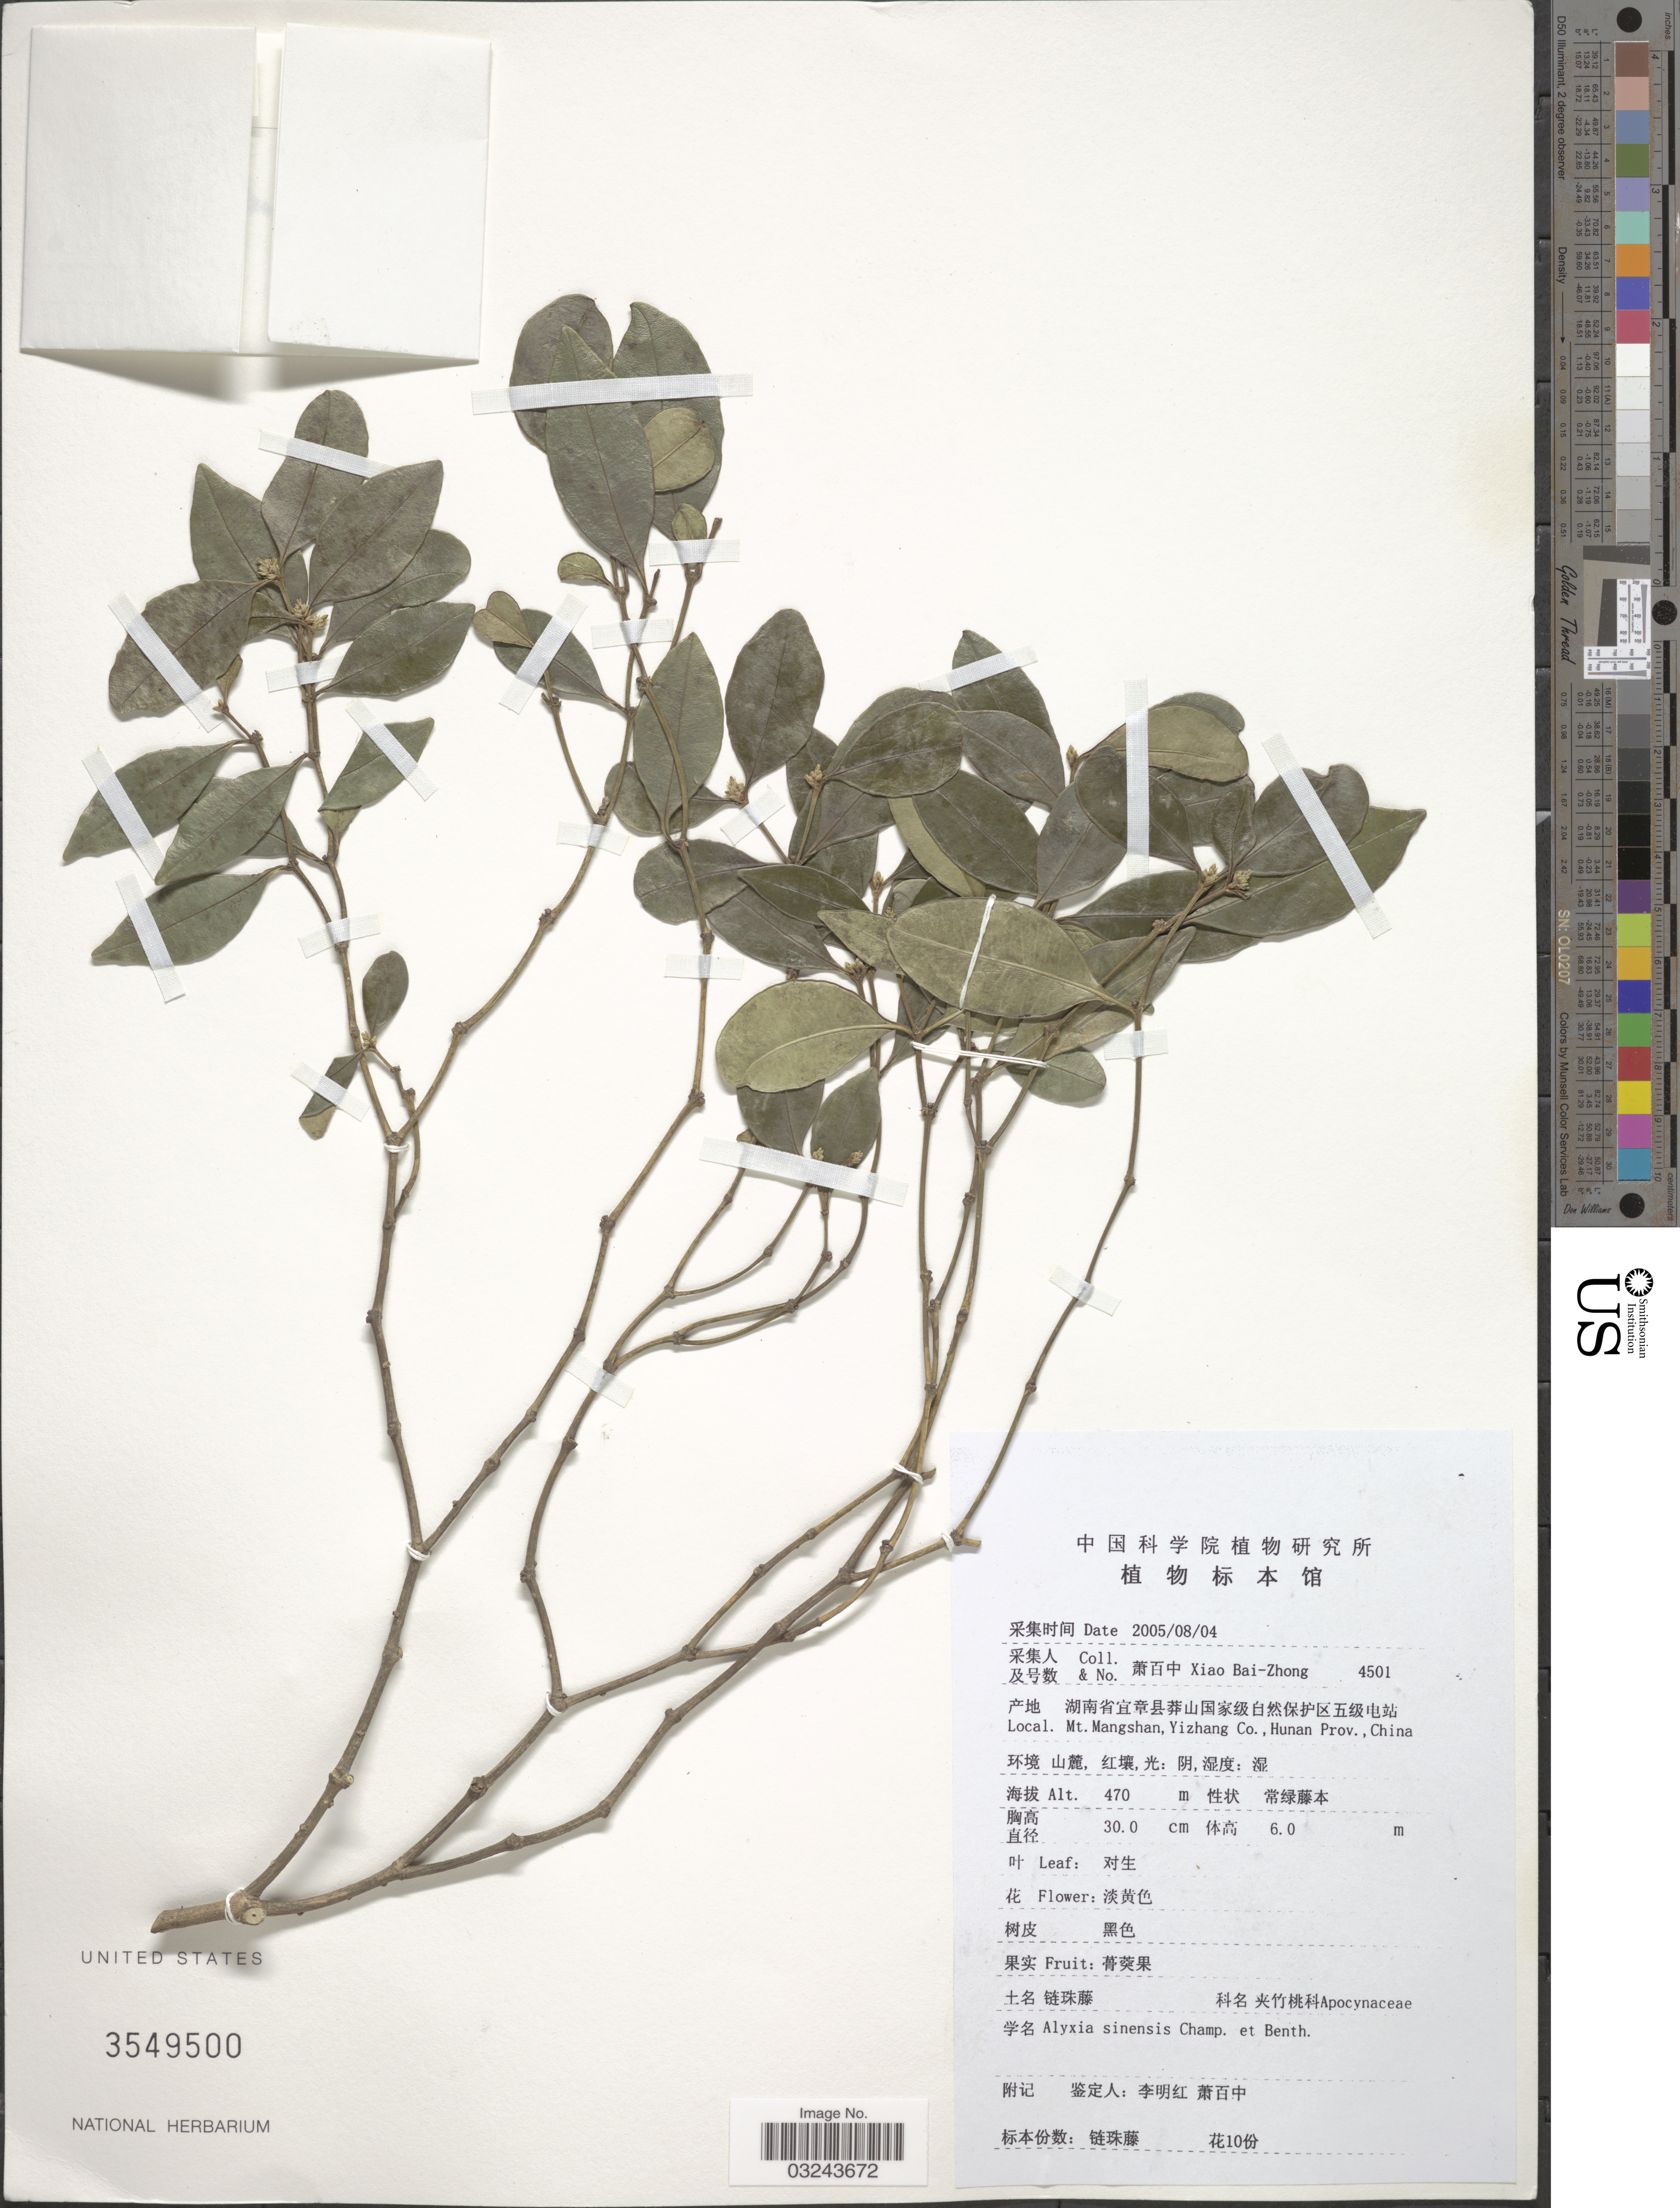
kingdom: Plantae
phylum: Tracheophyta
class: Magnoliopsida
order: Gentianales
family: Apocynaceae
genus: Alyxia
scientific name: Alyxia sinensis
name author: Champ. ex Benth.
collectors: B. Z. Xiao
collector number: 4501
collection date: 2005-08-04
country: China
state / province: Hunan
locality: Mt. Mangshan, Yizhang Co.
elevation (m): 470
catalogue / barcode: US 3549500